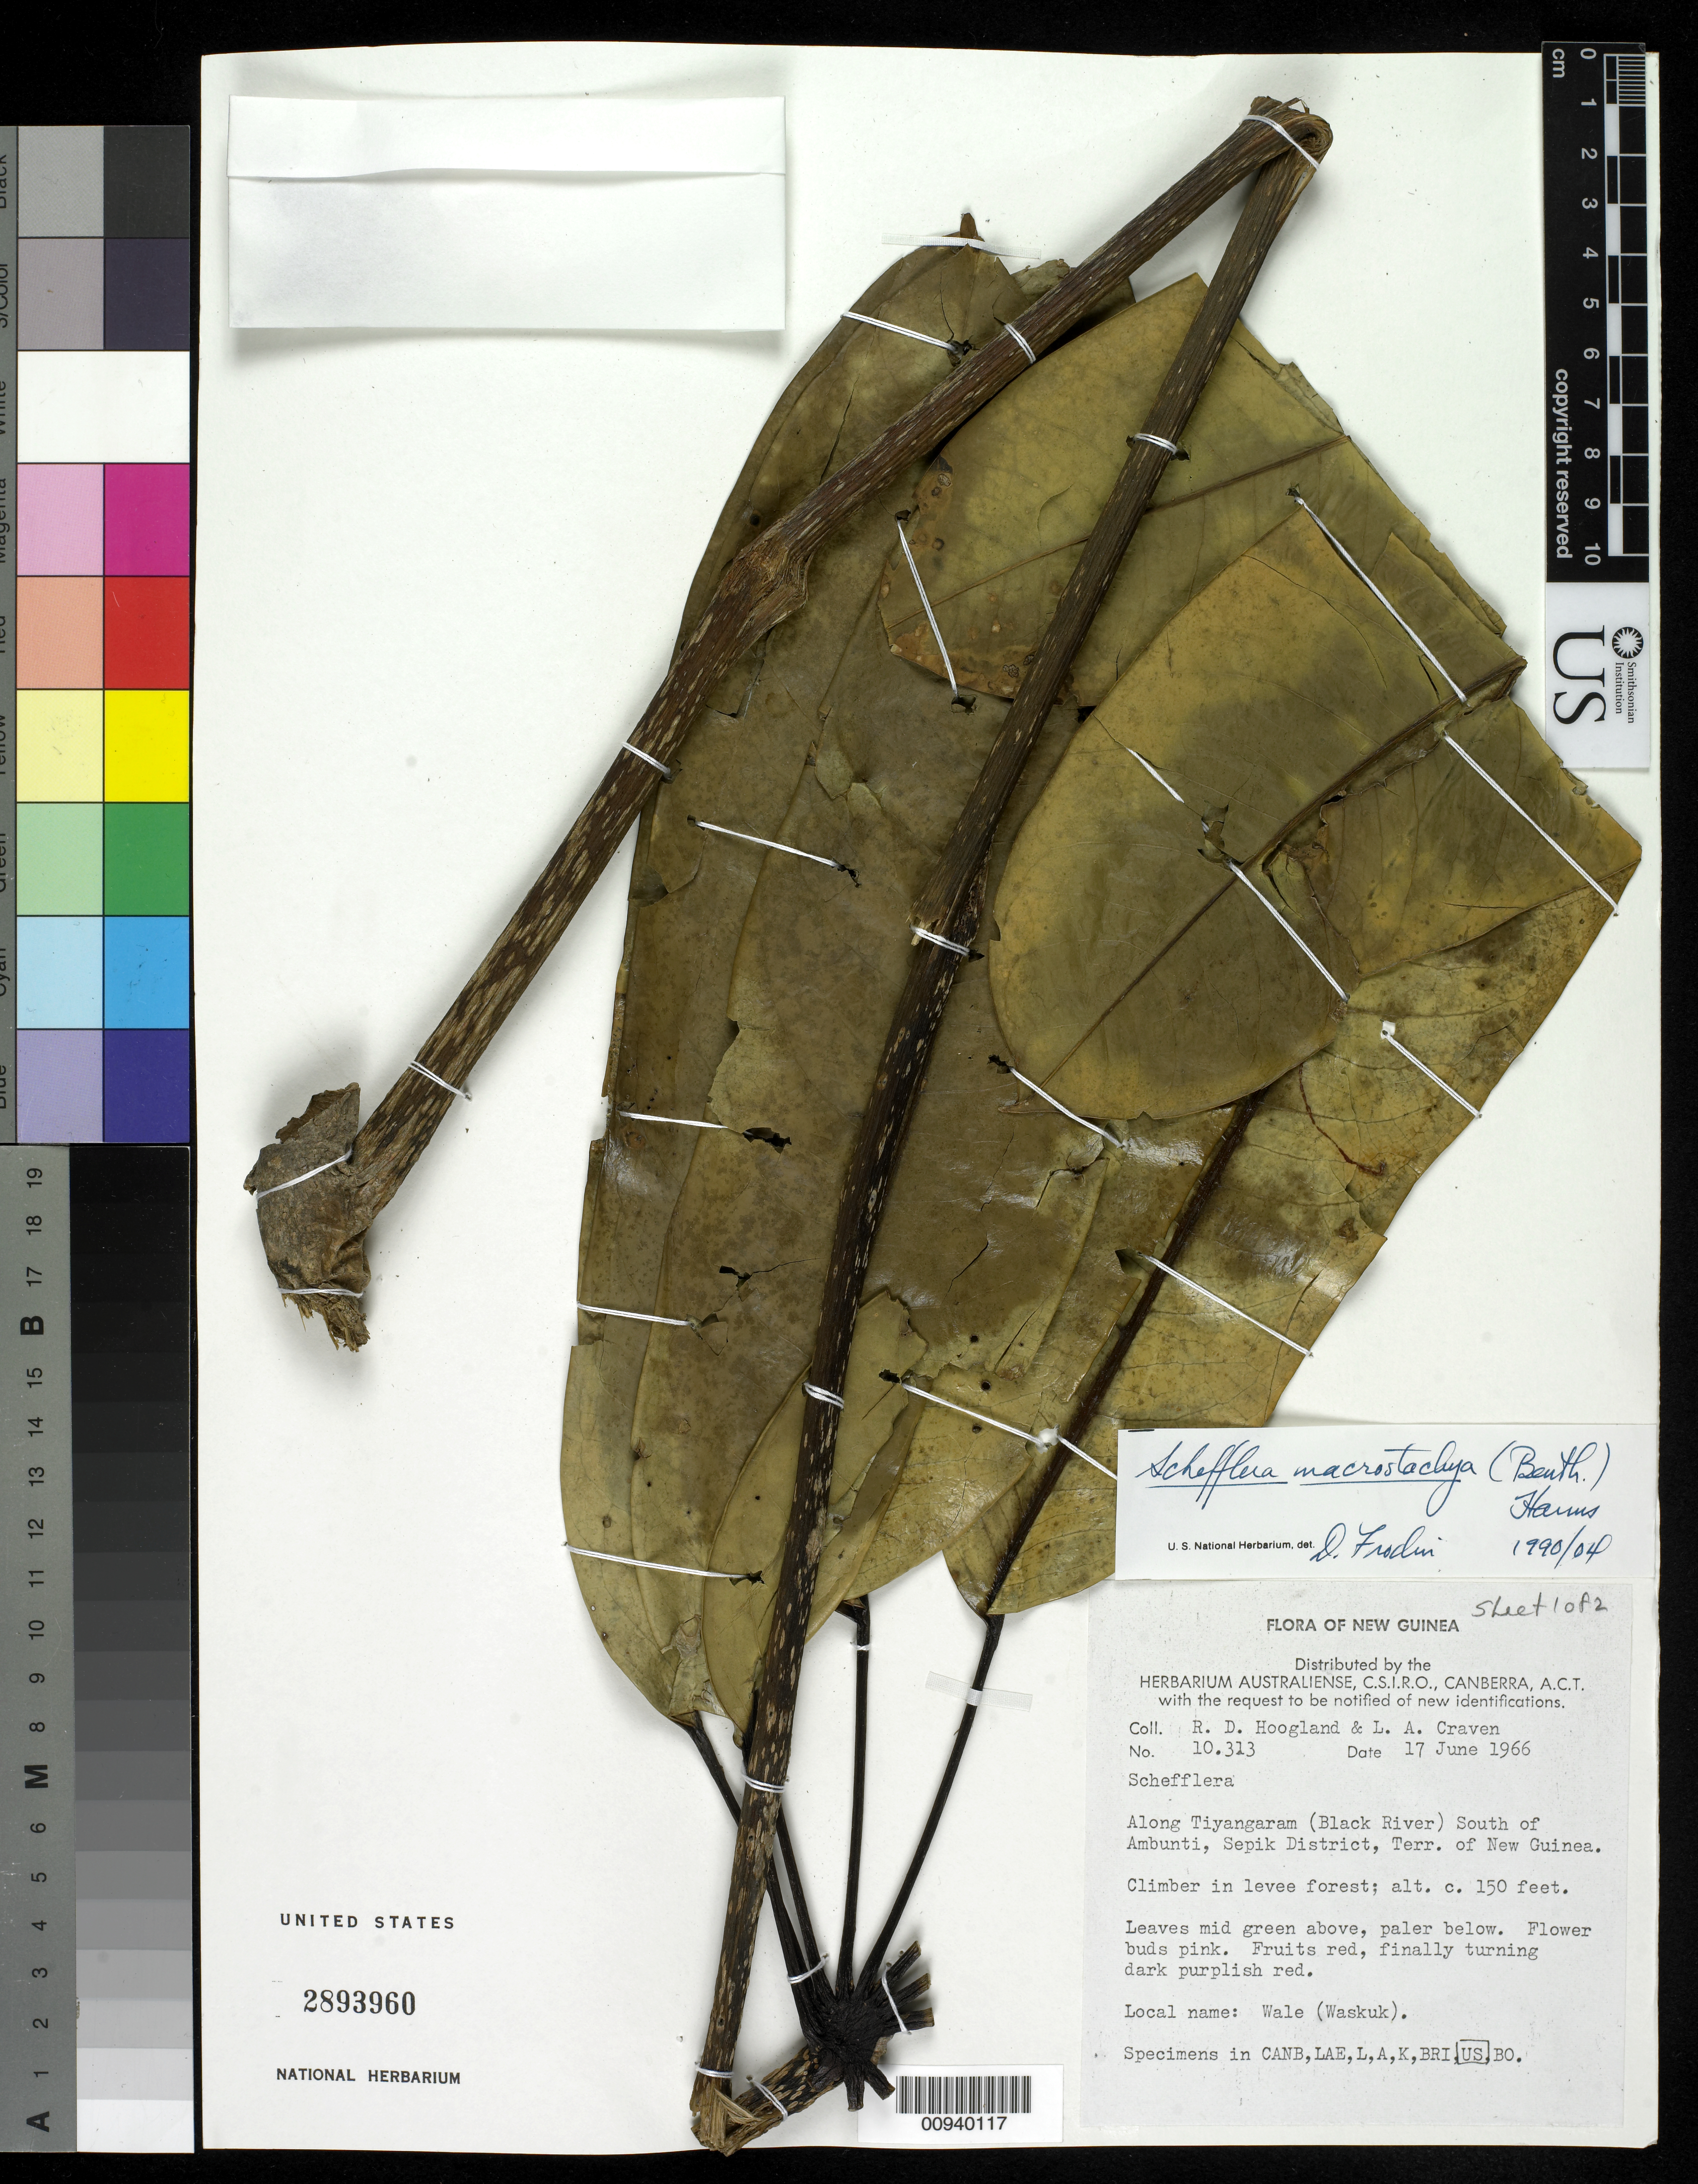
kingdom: Plantae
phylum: Tracheophyta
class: Magnoliopsida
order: Apiales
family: Araliaceae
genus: Heptapleurum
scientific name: Heptapleurum macrostachyum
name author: (Benth.) Scheff.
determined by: Wagner, W. L., (BOT), Smithsonian Institution - National Museum of Natural History (UNITED STATES)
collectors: R. D. Hoogland & L. A. Craven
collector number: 10313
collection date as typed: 17 Jun 1966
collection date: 1966-06-17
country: Papua New Guinea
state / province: East Sepik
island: New Guinea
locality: Along Tiyangaram (Black River) South of Ambunti, Sepik District, Terr. of New Guinea.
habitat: Climber in levee forest.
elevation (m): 46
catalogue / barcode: US 2893960